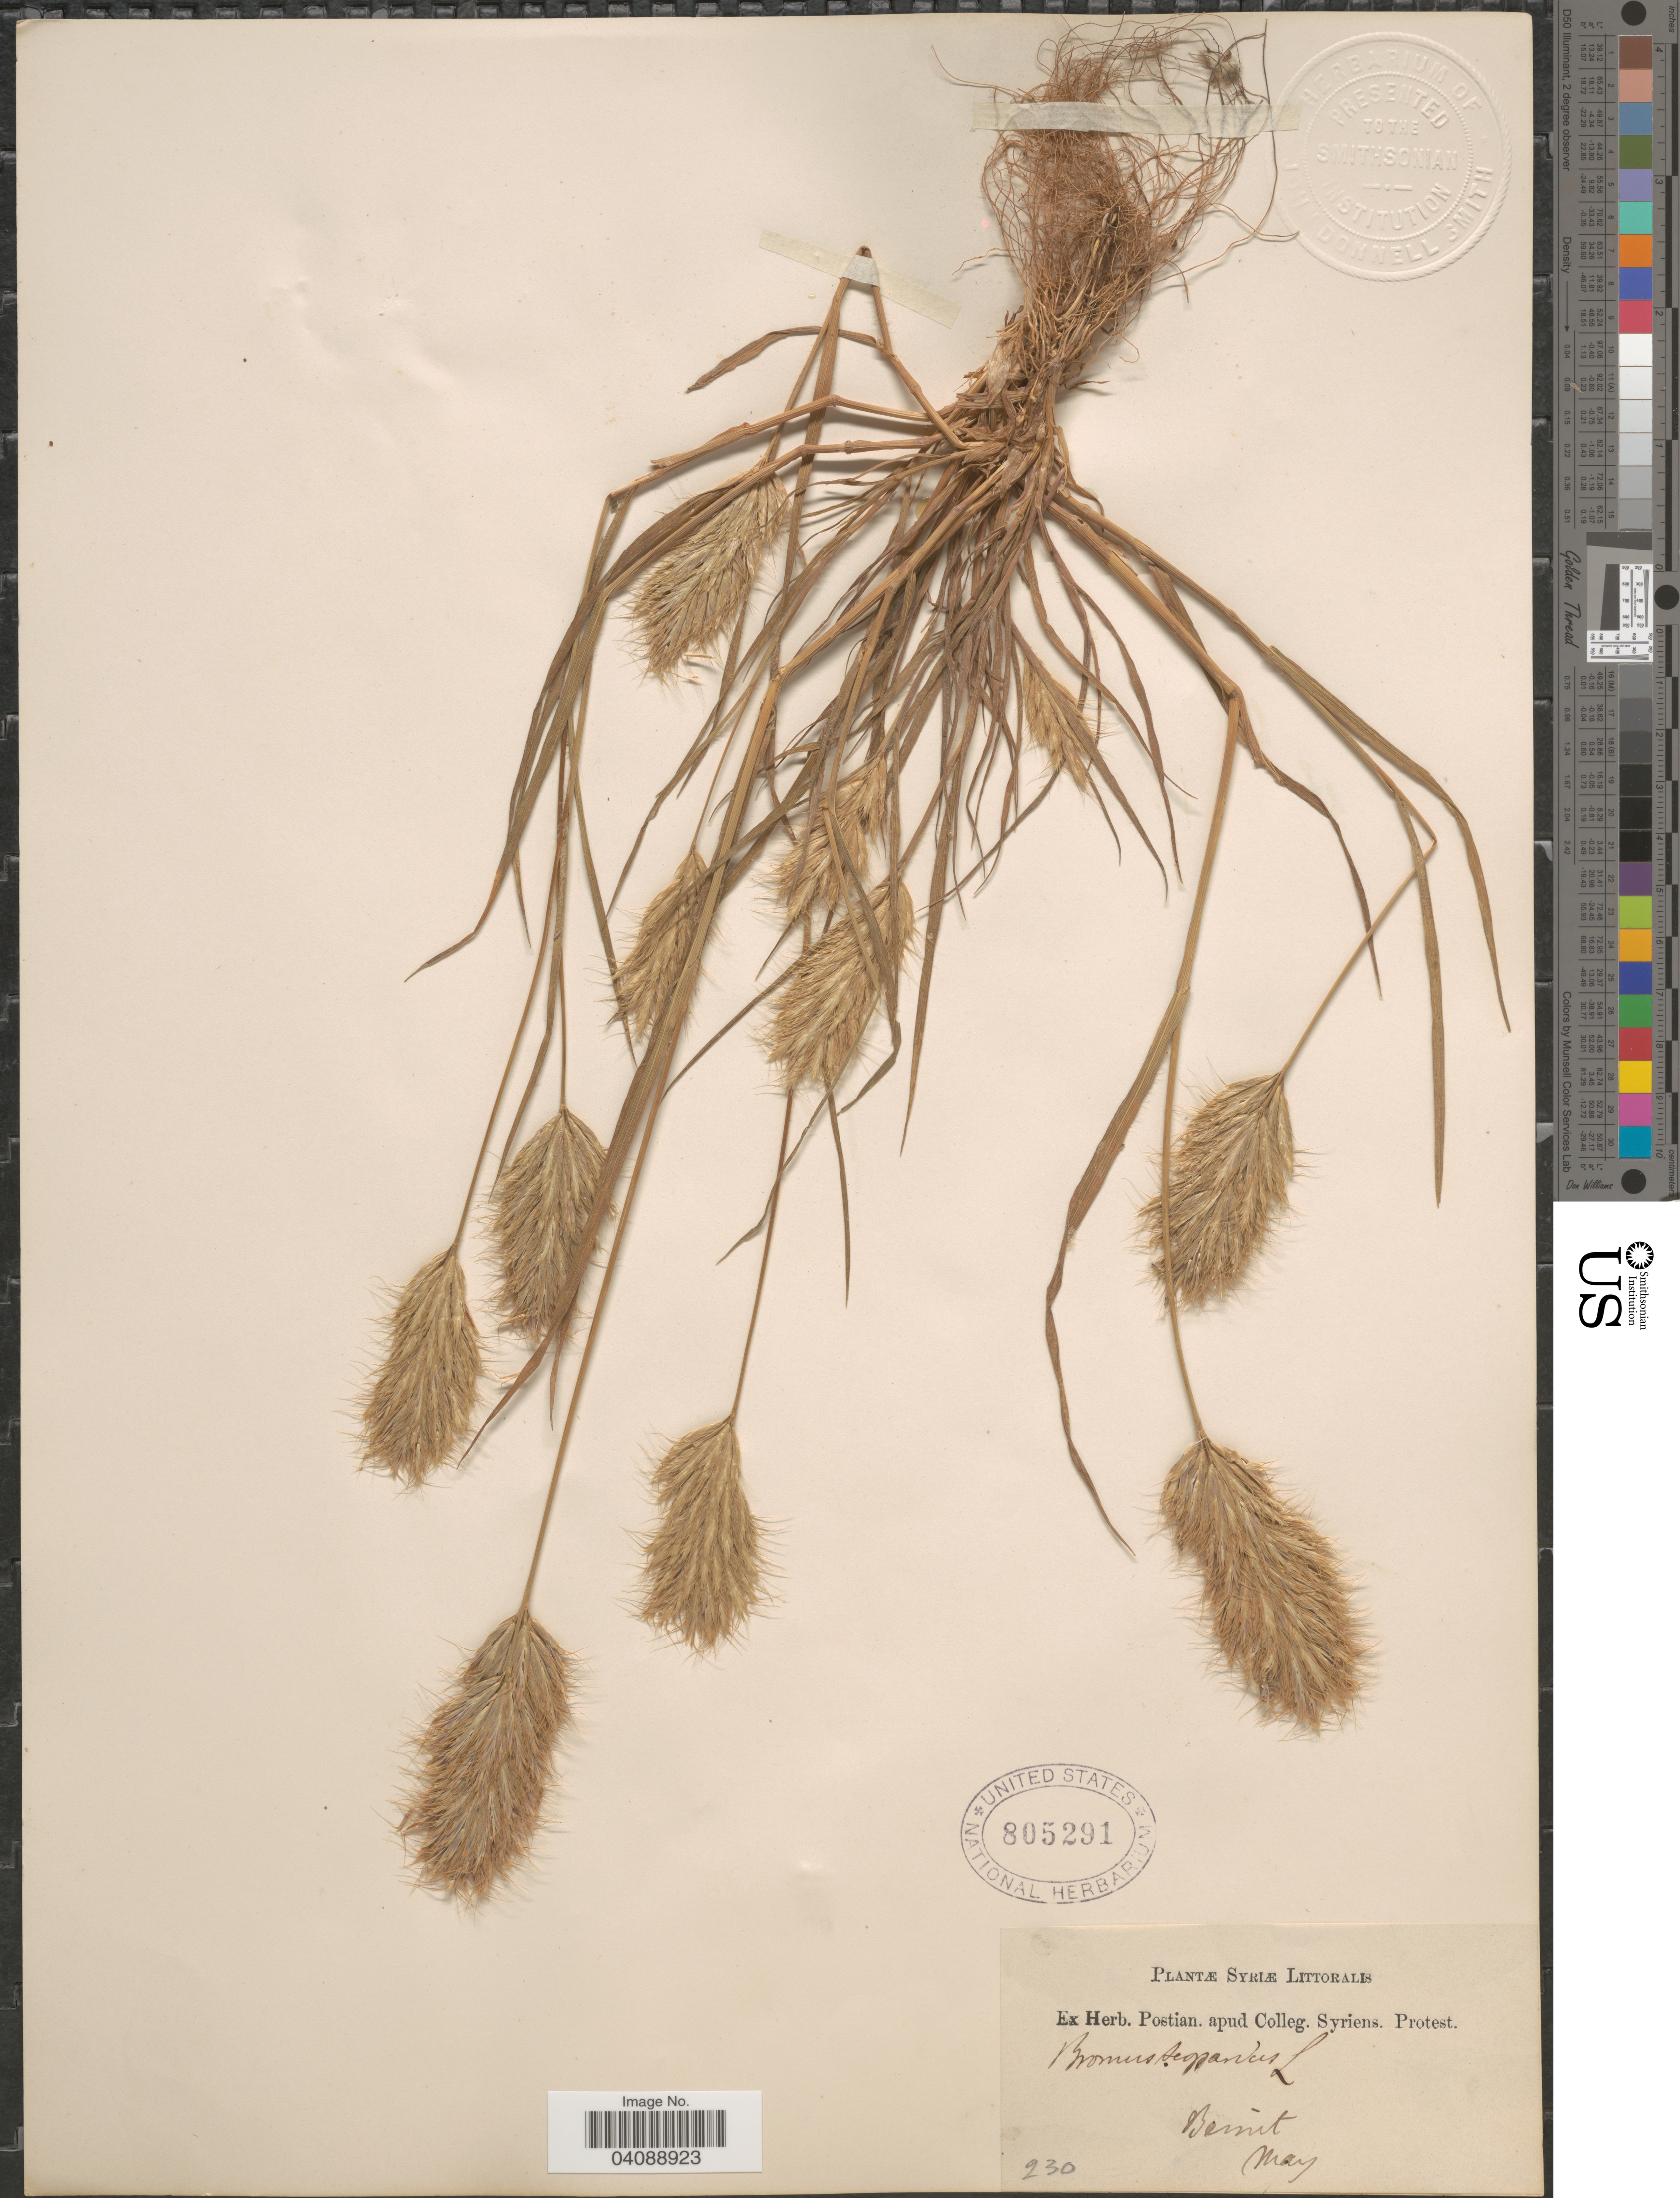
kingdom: Plantae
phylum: Tracheophyta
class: Liliopsida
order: Poales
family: Poaceae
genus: Bromus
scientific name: Bromus hordeaceus subsp. divaricatus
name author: (Bonnier & Layens) Kerguélen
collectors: ex herb. Postian. apud Colleg. Syriens. Protest. USE "Fannie P. A. Shepard" (10308853) AS PRIMARY COLLECTOR INSTEAD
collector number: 230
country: Lebanon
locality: Syriæ Littoralis. Beirut.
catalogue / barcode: US 805291